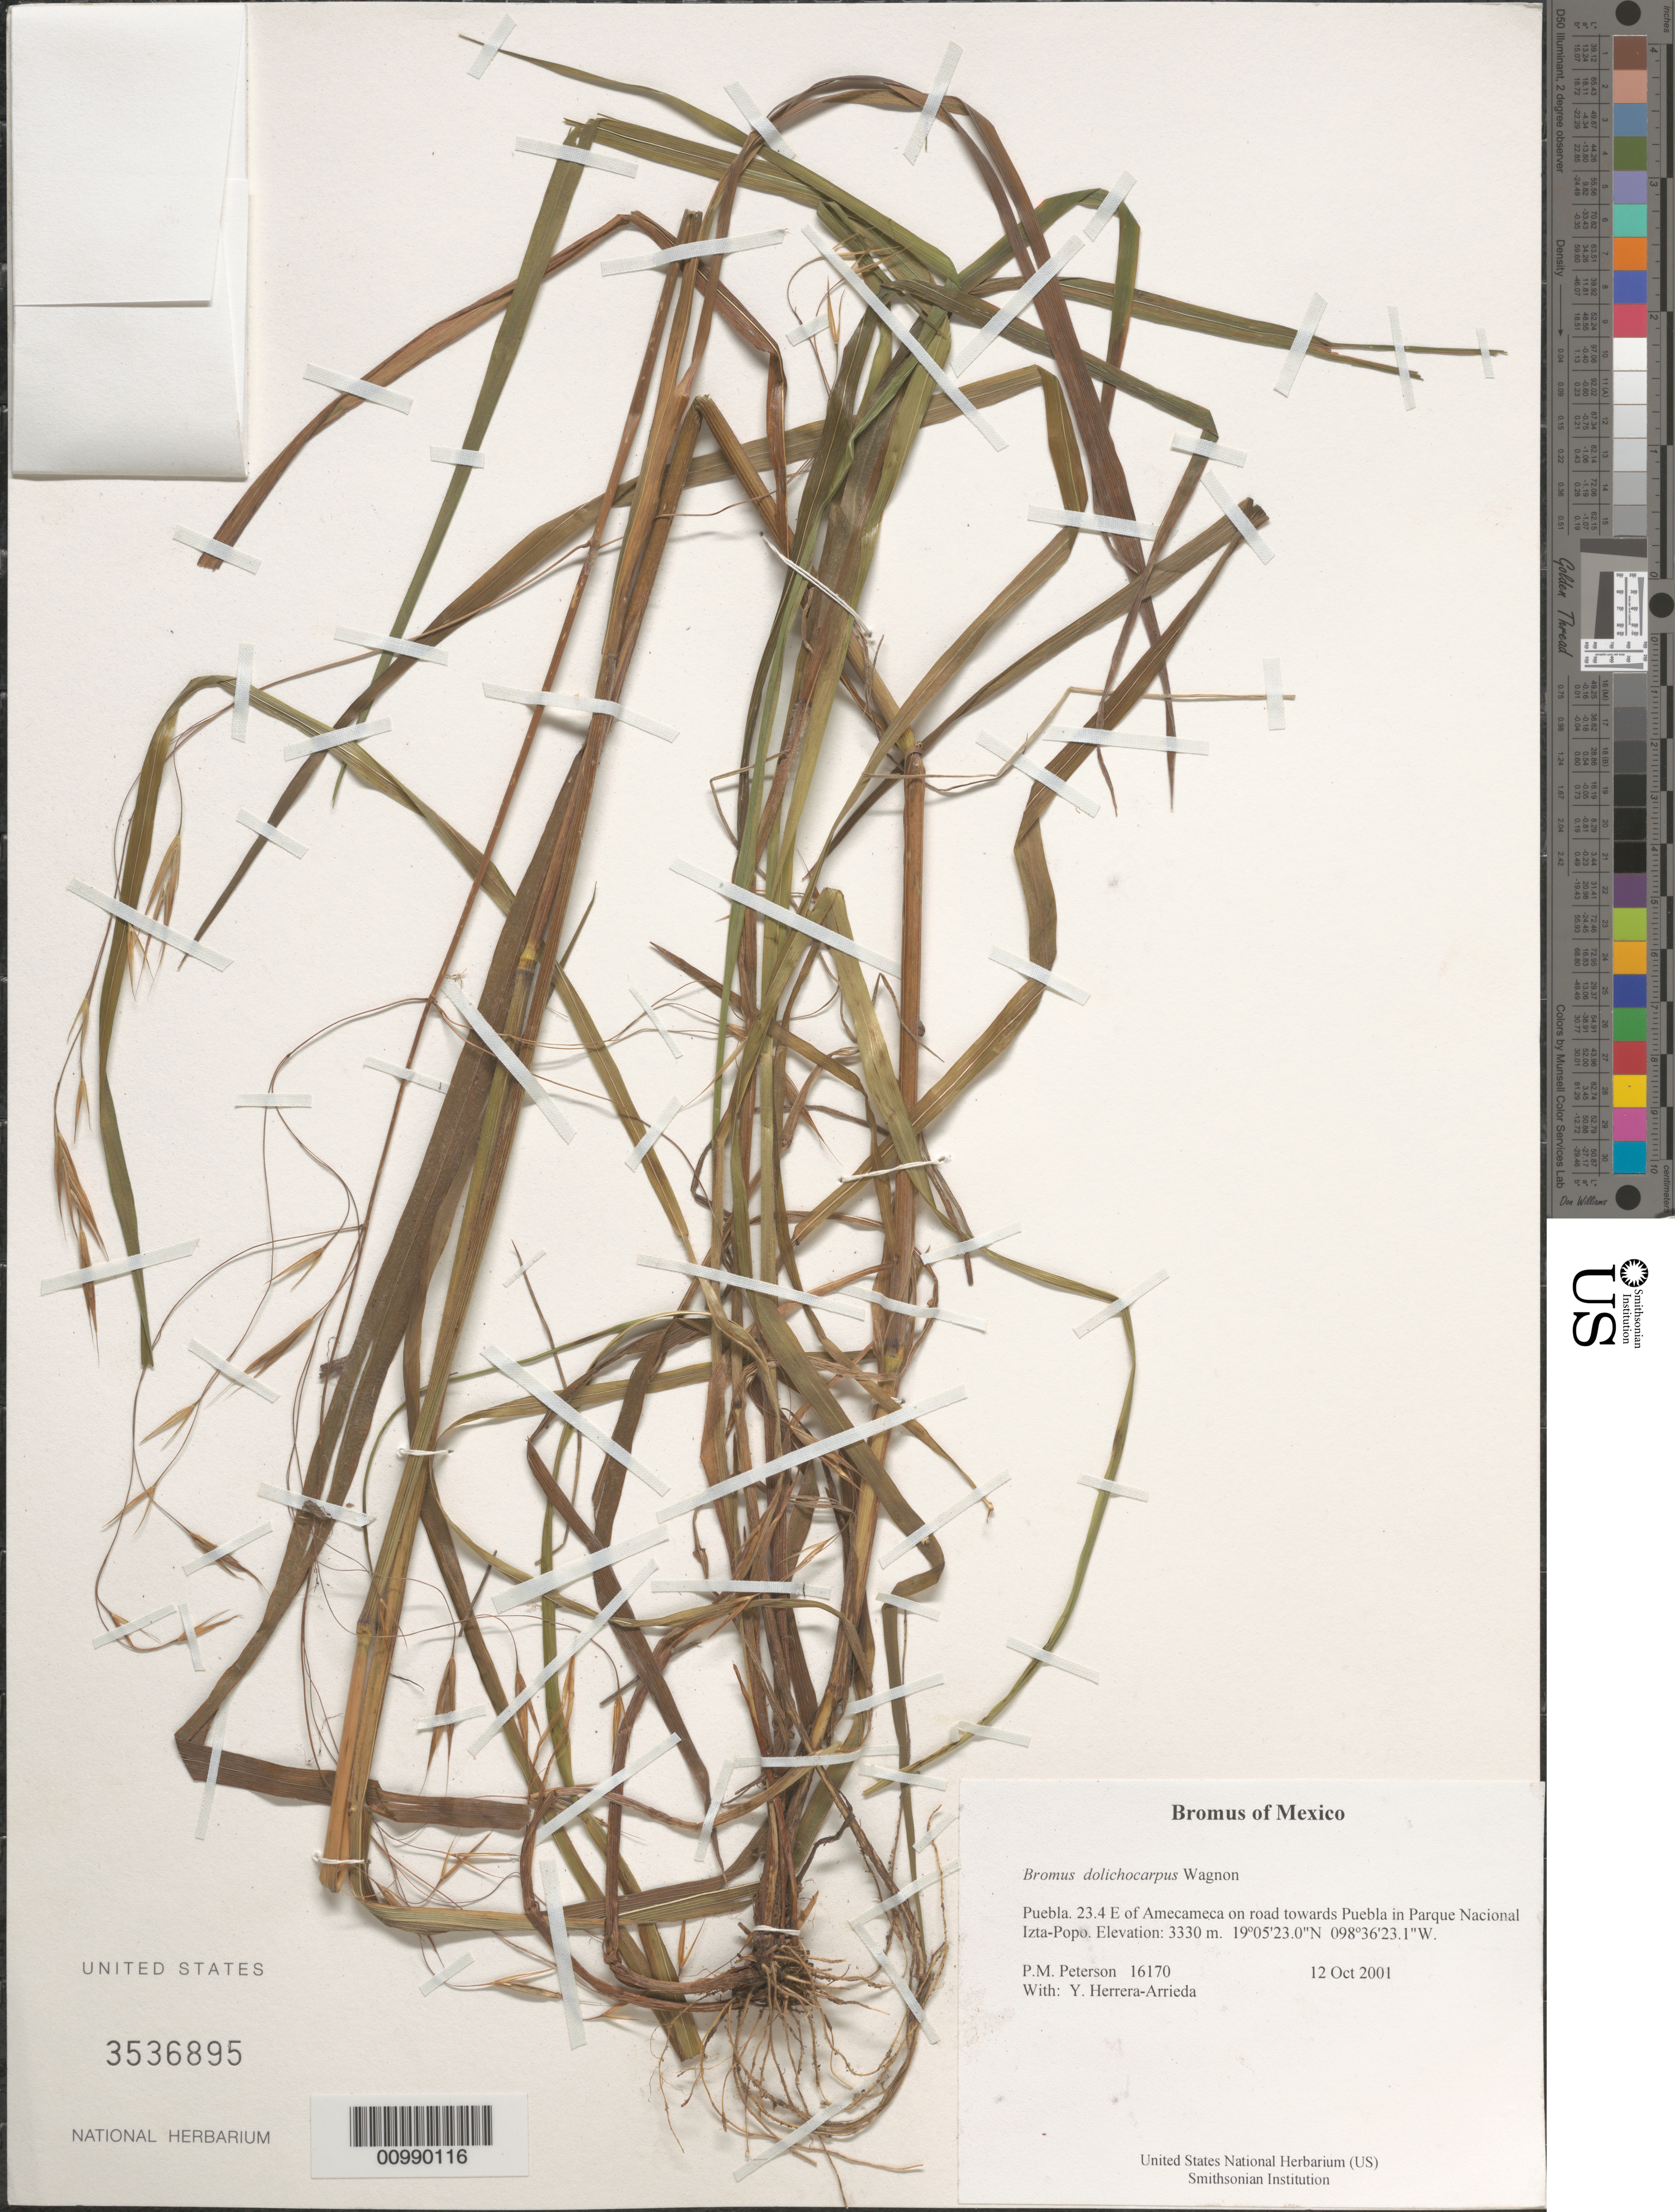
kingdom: Plantae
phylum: Tracheophyta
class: Liliopsida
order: Poales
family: Poaceae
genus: Bromus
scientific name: Bromus dolichocarpus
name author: Wagnon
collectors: P. M. Peterson & Y. Herrera Arrieta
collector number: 16170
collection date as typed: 12 Oct 2001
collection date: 2001-10-12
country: Mexico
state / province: Puebla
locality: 23.4 E of Amecameca on road towards Puebla in Parque Nacional Izta-Popo.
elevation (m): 3330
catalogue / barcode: US 3536895